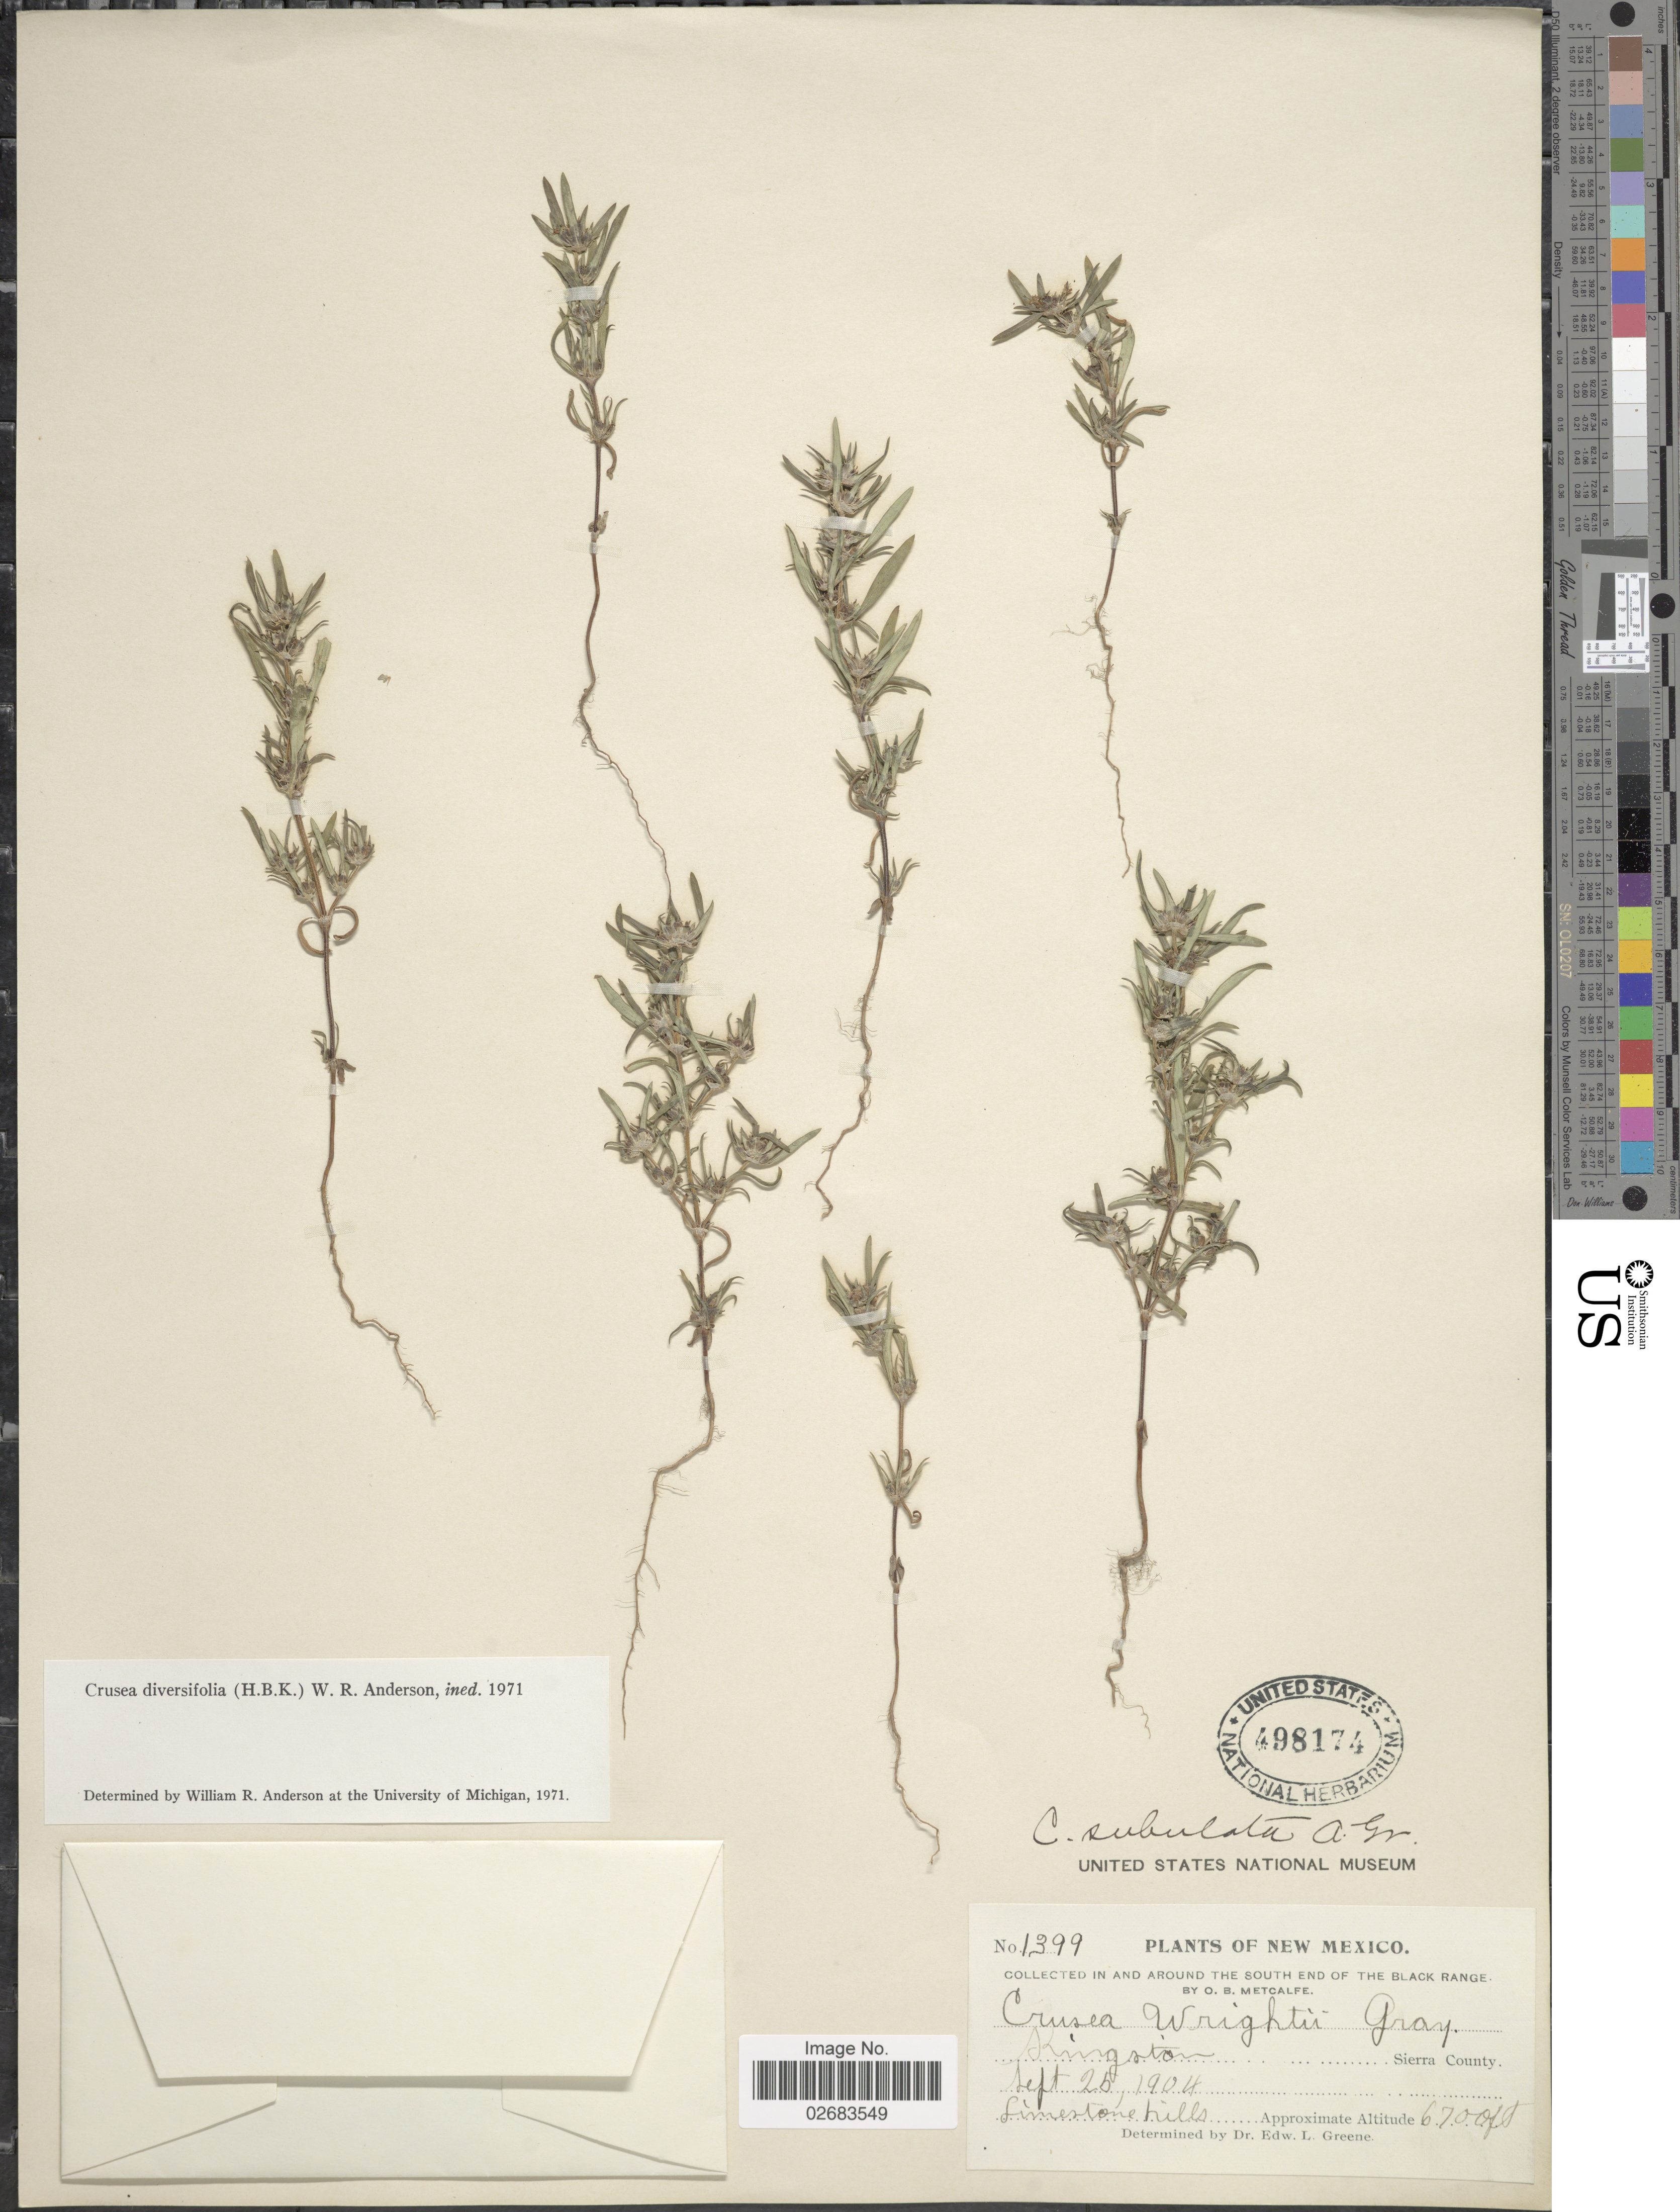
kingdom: Plantae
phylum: Tracheophyta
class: Magnoliopsida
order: Gentianales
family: Rubiaceae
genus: Crusea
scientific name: Crusea diversifolia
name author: (Kunth) W.R. Anderson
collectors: O. B. Metcalfe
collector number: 1399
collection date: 1904-09-25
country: United States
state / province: New Mexico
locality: In and arpound the South end of the Black Range. Kingston Sierra County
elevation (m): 2042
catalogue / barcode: US 498174